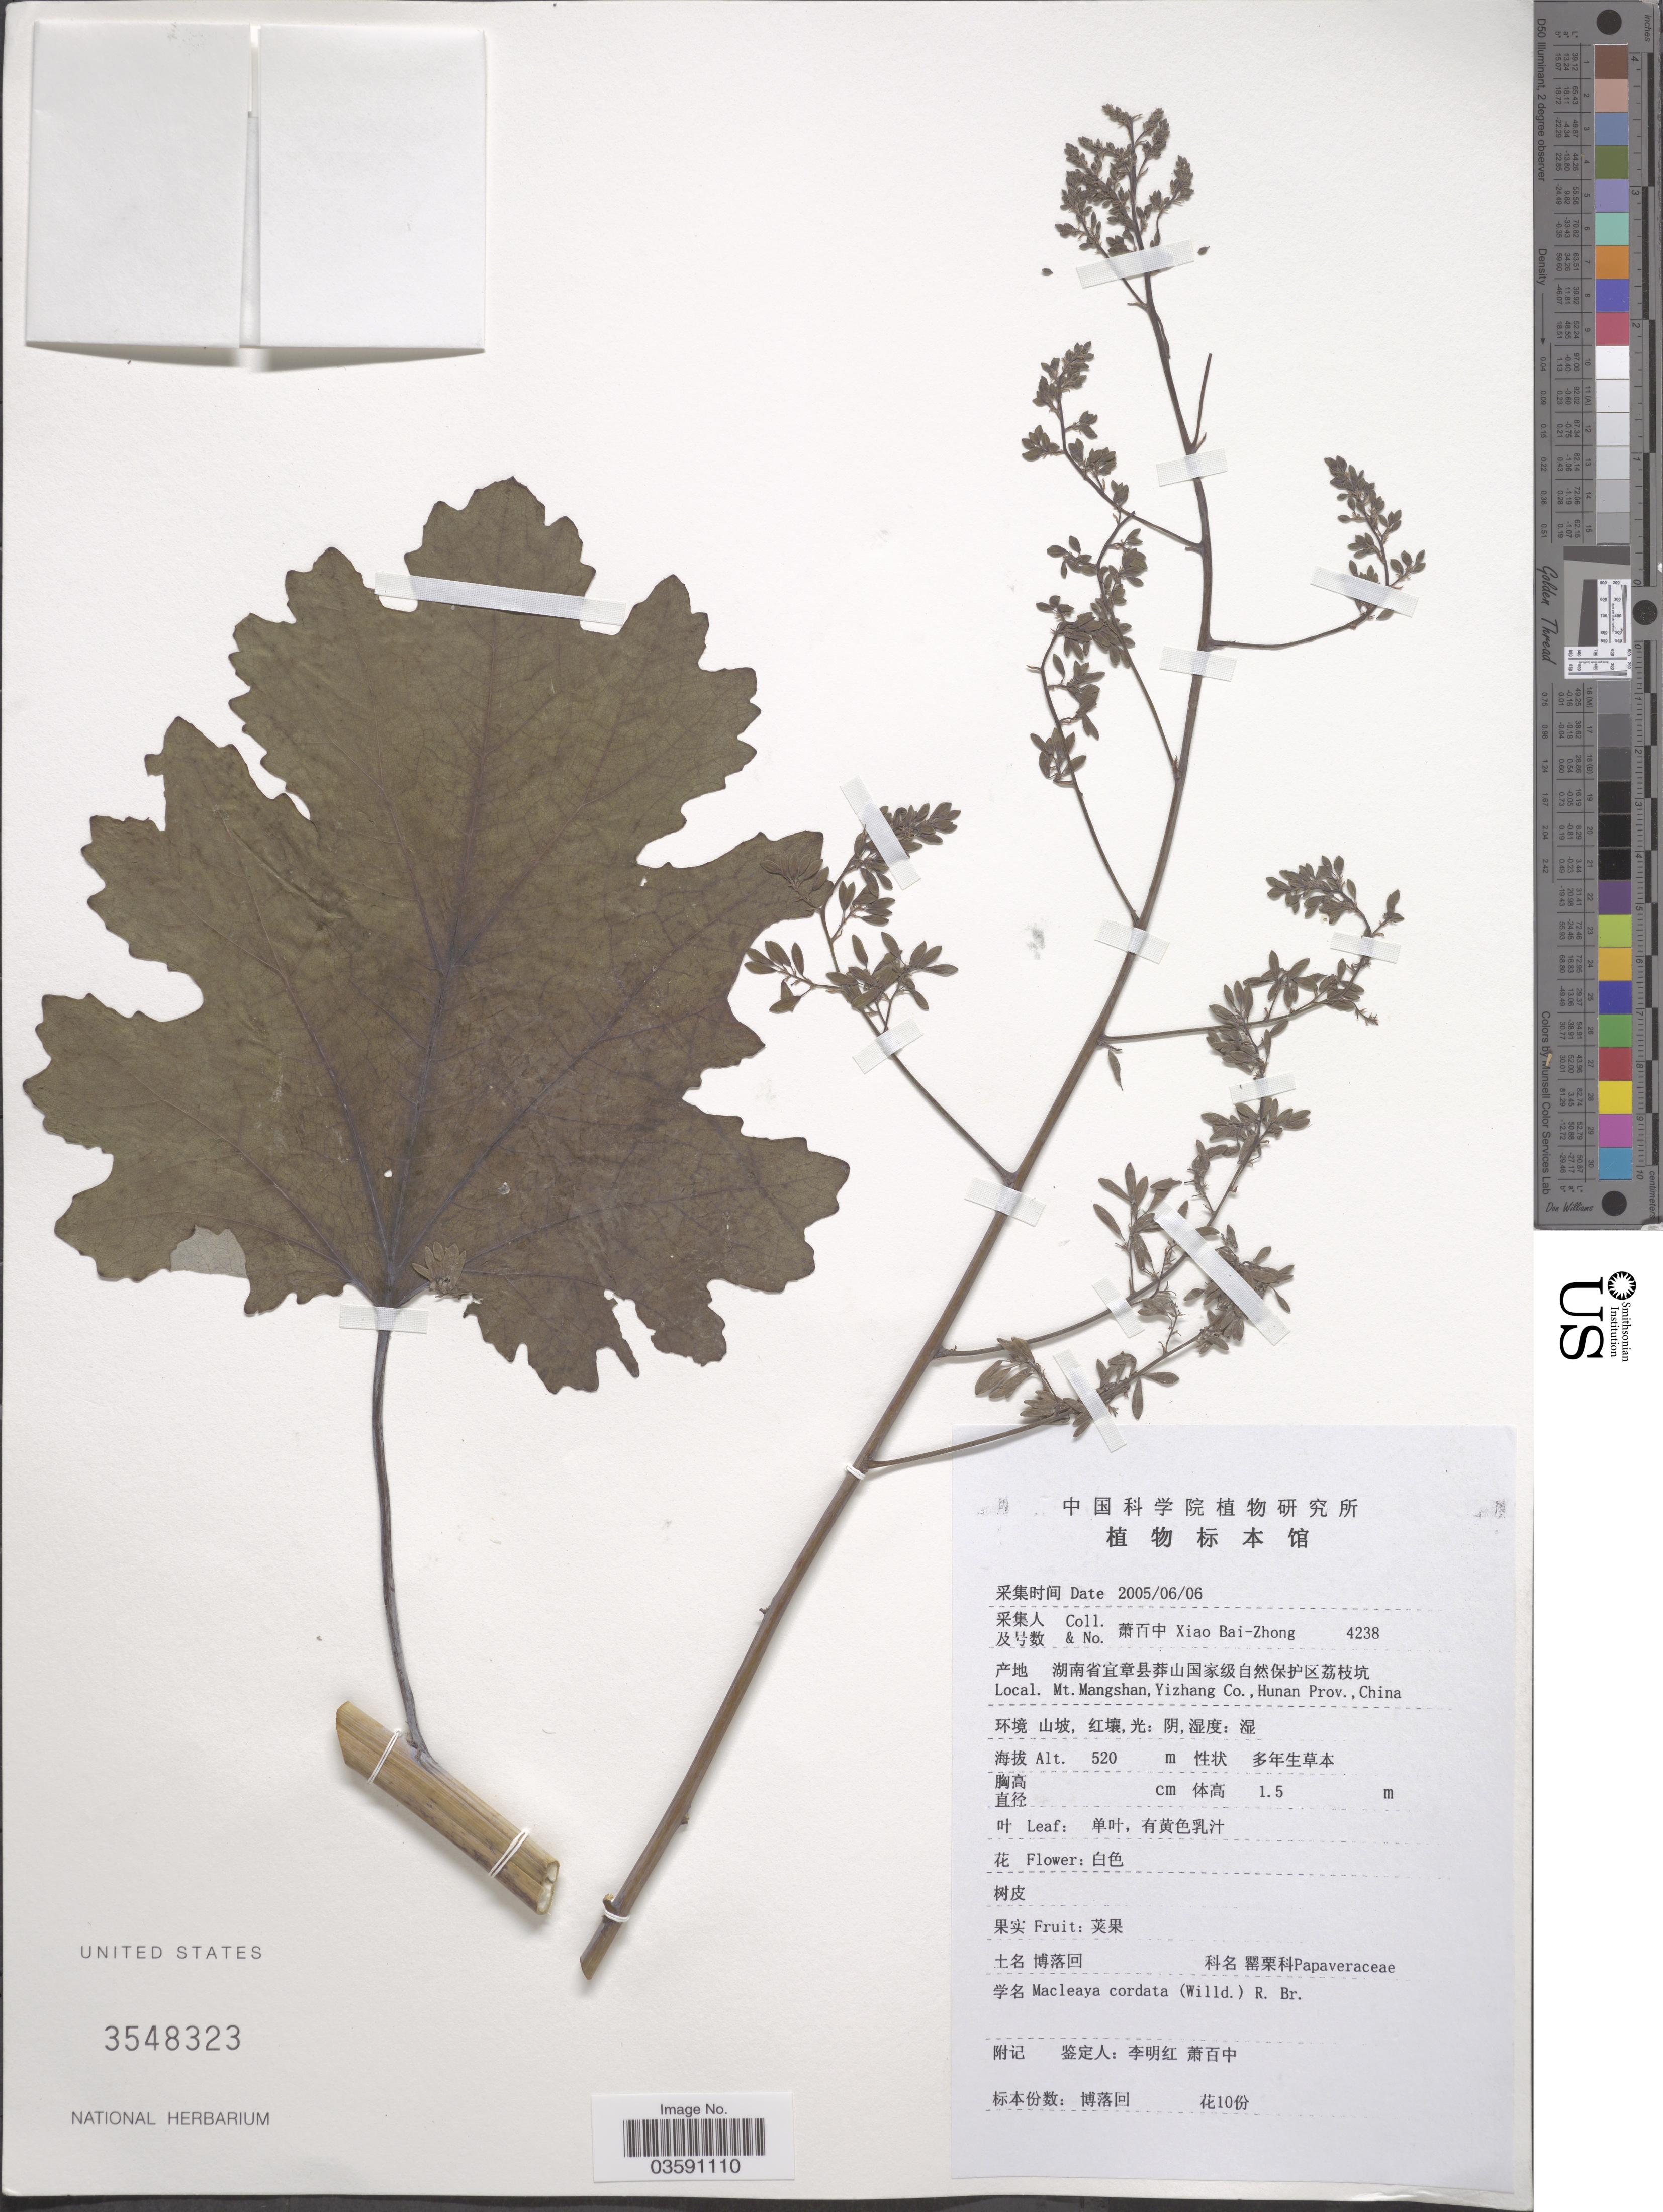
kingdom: Plantae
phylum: Tracheophyta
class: Magnoliopsida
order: Ranunculales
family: Papaveraceae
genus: Macleaya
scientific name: Macleaya cordata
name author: (Willd.) R. Br.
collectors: B. Z. Xiao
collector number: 4238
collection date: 2005-06-06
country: China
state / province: Hunan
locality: Mt. Mangshan, Yizhang Co.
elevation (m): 520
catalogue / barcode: US 3548323